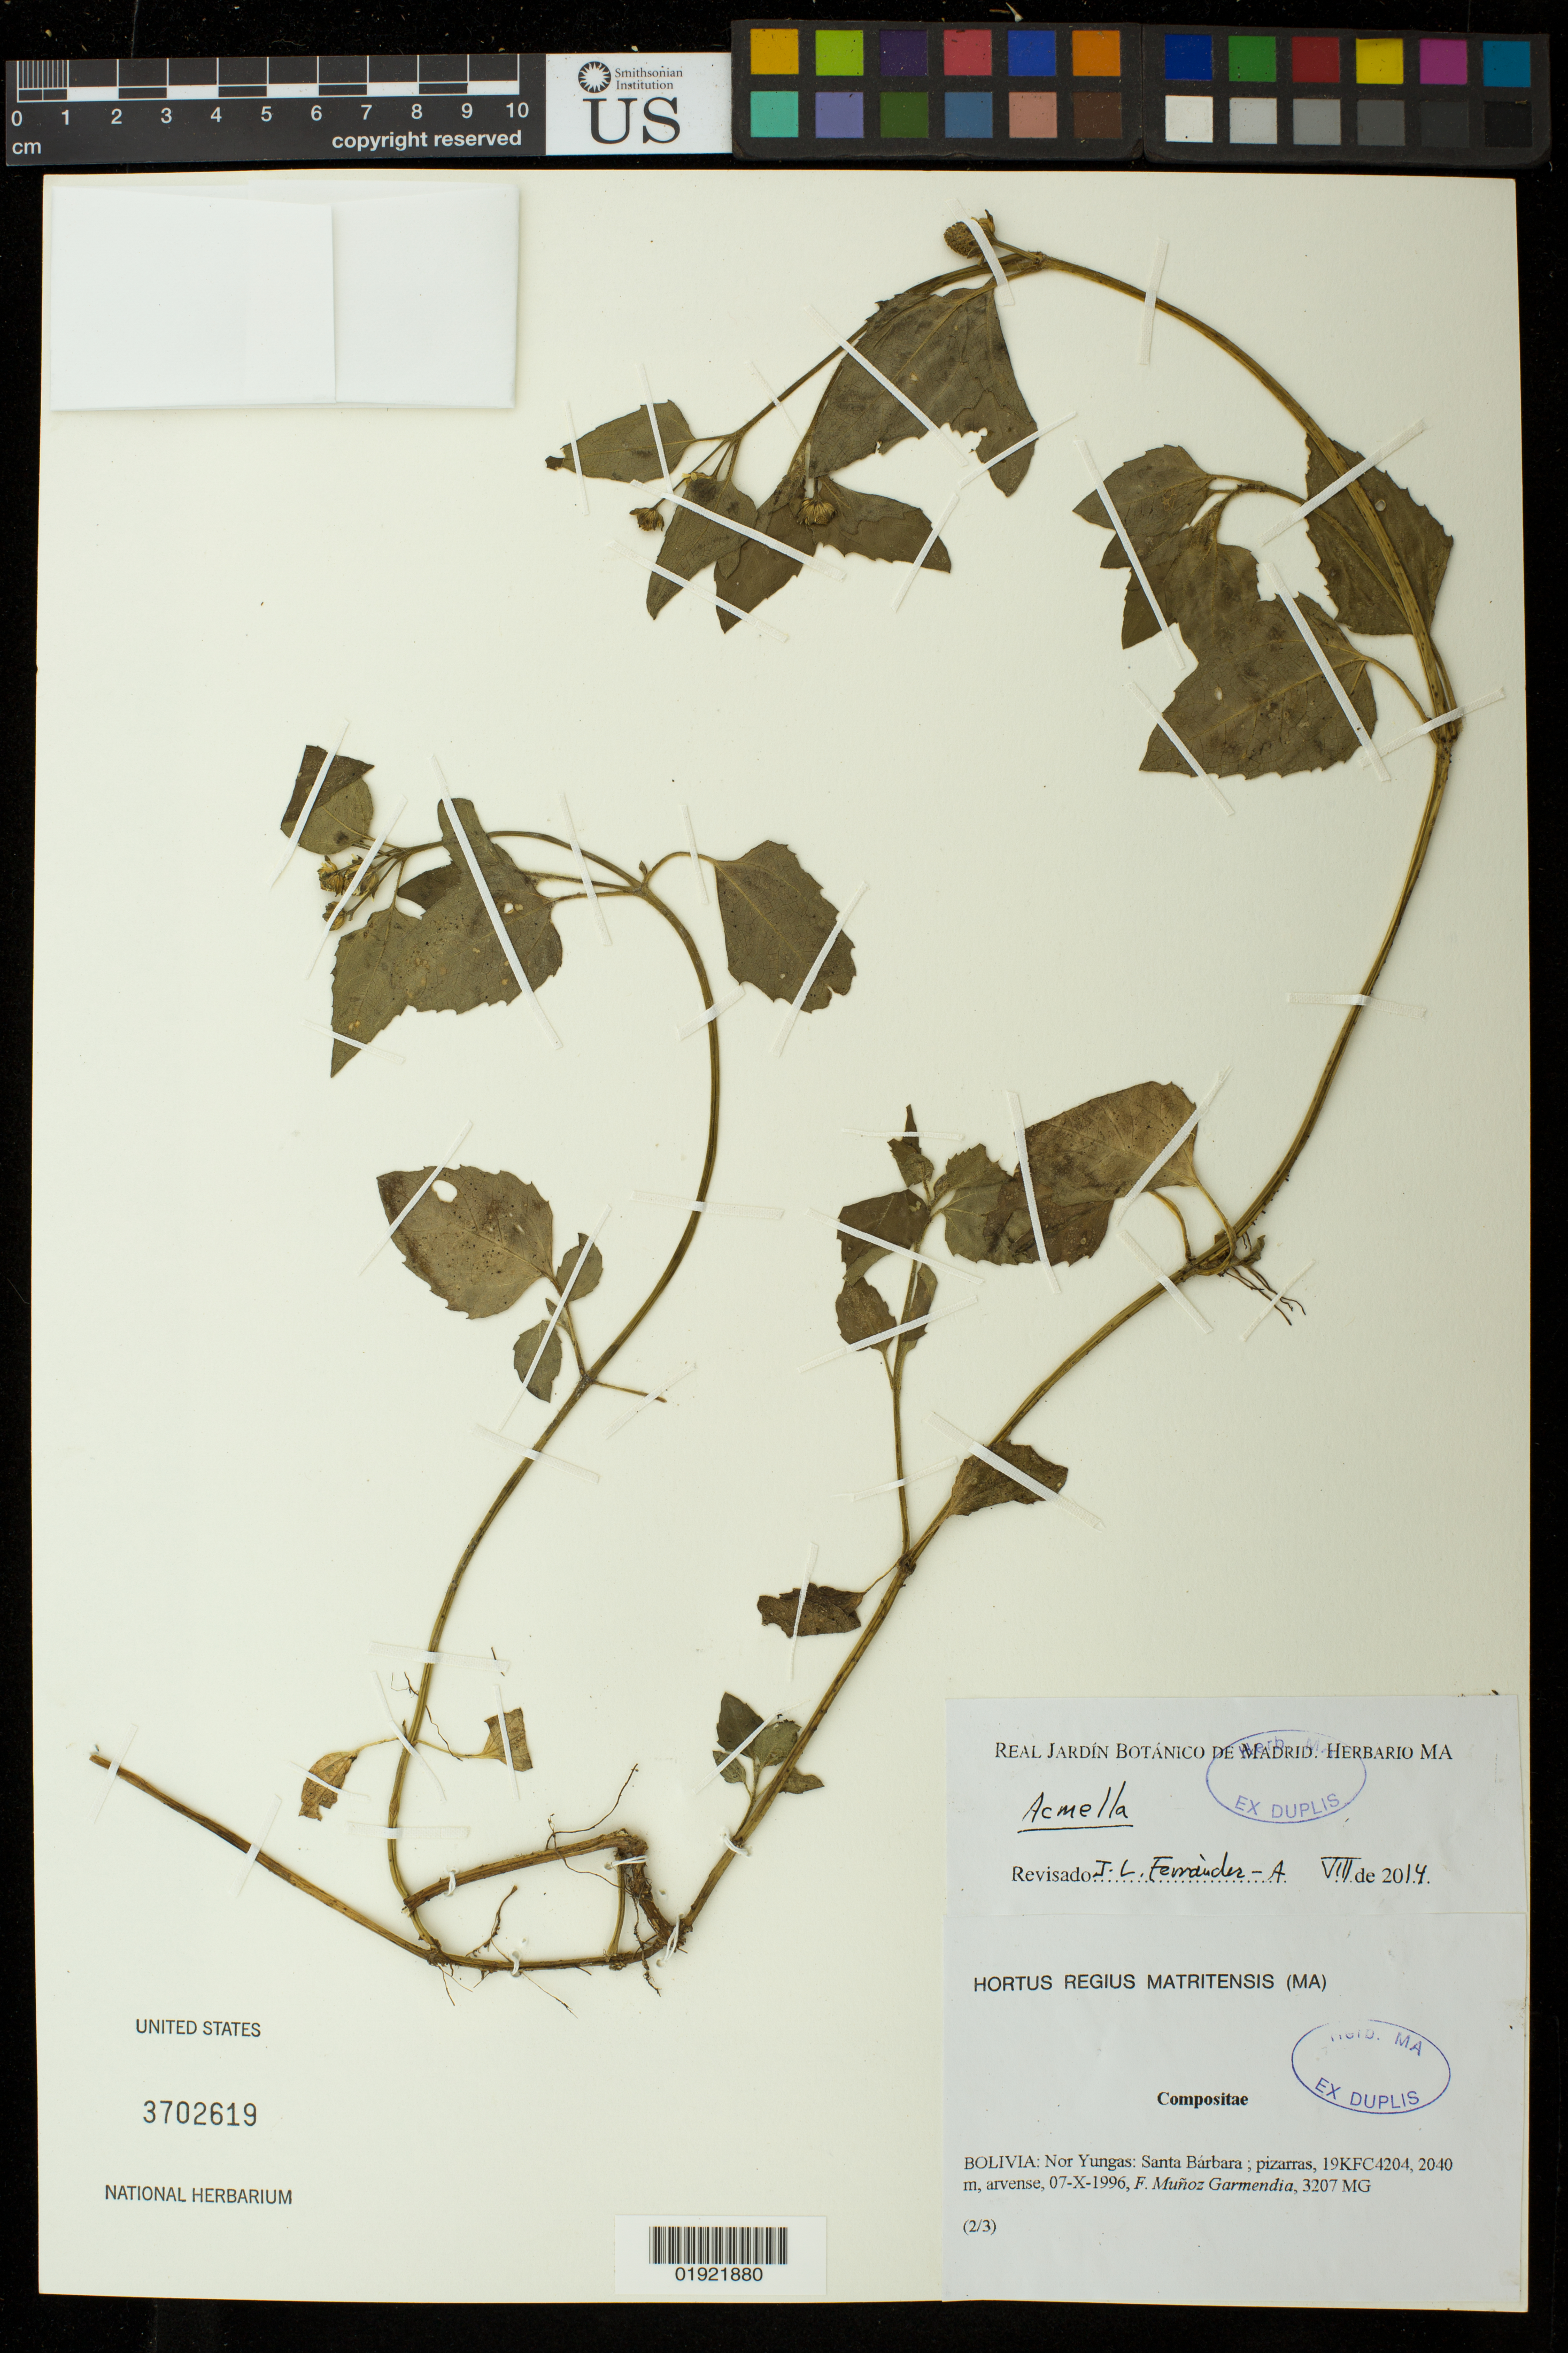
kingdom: Plantae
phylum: Tracheophyta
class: Magnoliopsida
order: Asterales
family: Asteraceae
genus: Acmella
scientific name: Acmella sp.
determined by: Fernández-Alonso, J. L.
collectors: F. Muñoz Garmendia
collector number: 3207 MG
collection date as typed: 07-X-1996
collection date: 1996-10-07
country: Bolivia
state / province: La Paz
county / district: Nor Yungas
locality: Santa Barbara, pizarras, 19KFC4204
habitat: pizarras, arvense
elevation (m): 2040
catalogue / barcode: US 3702619